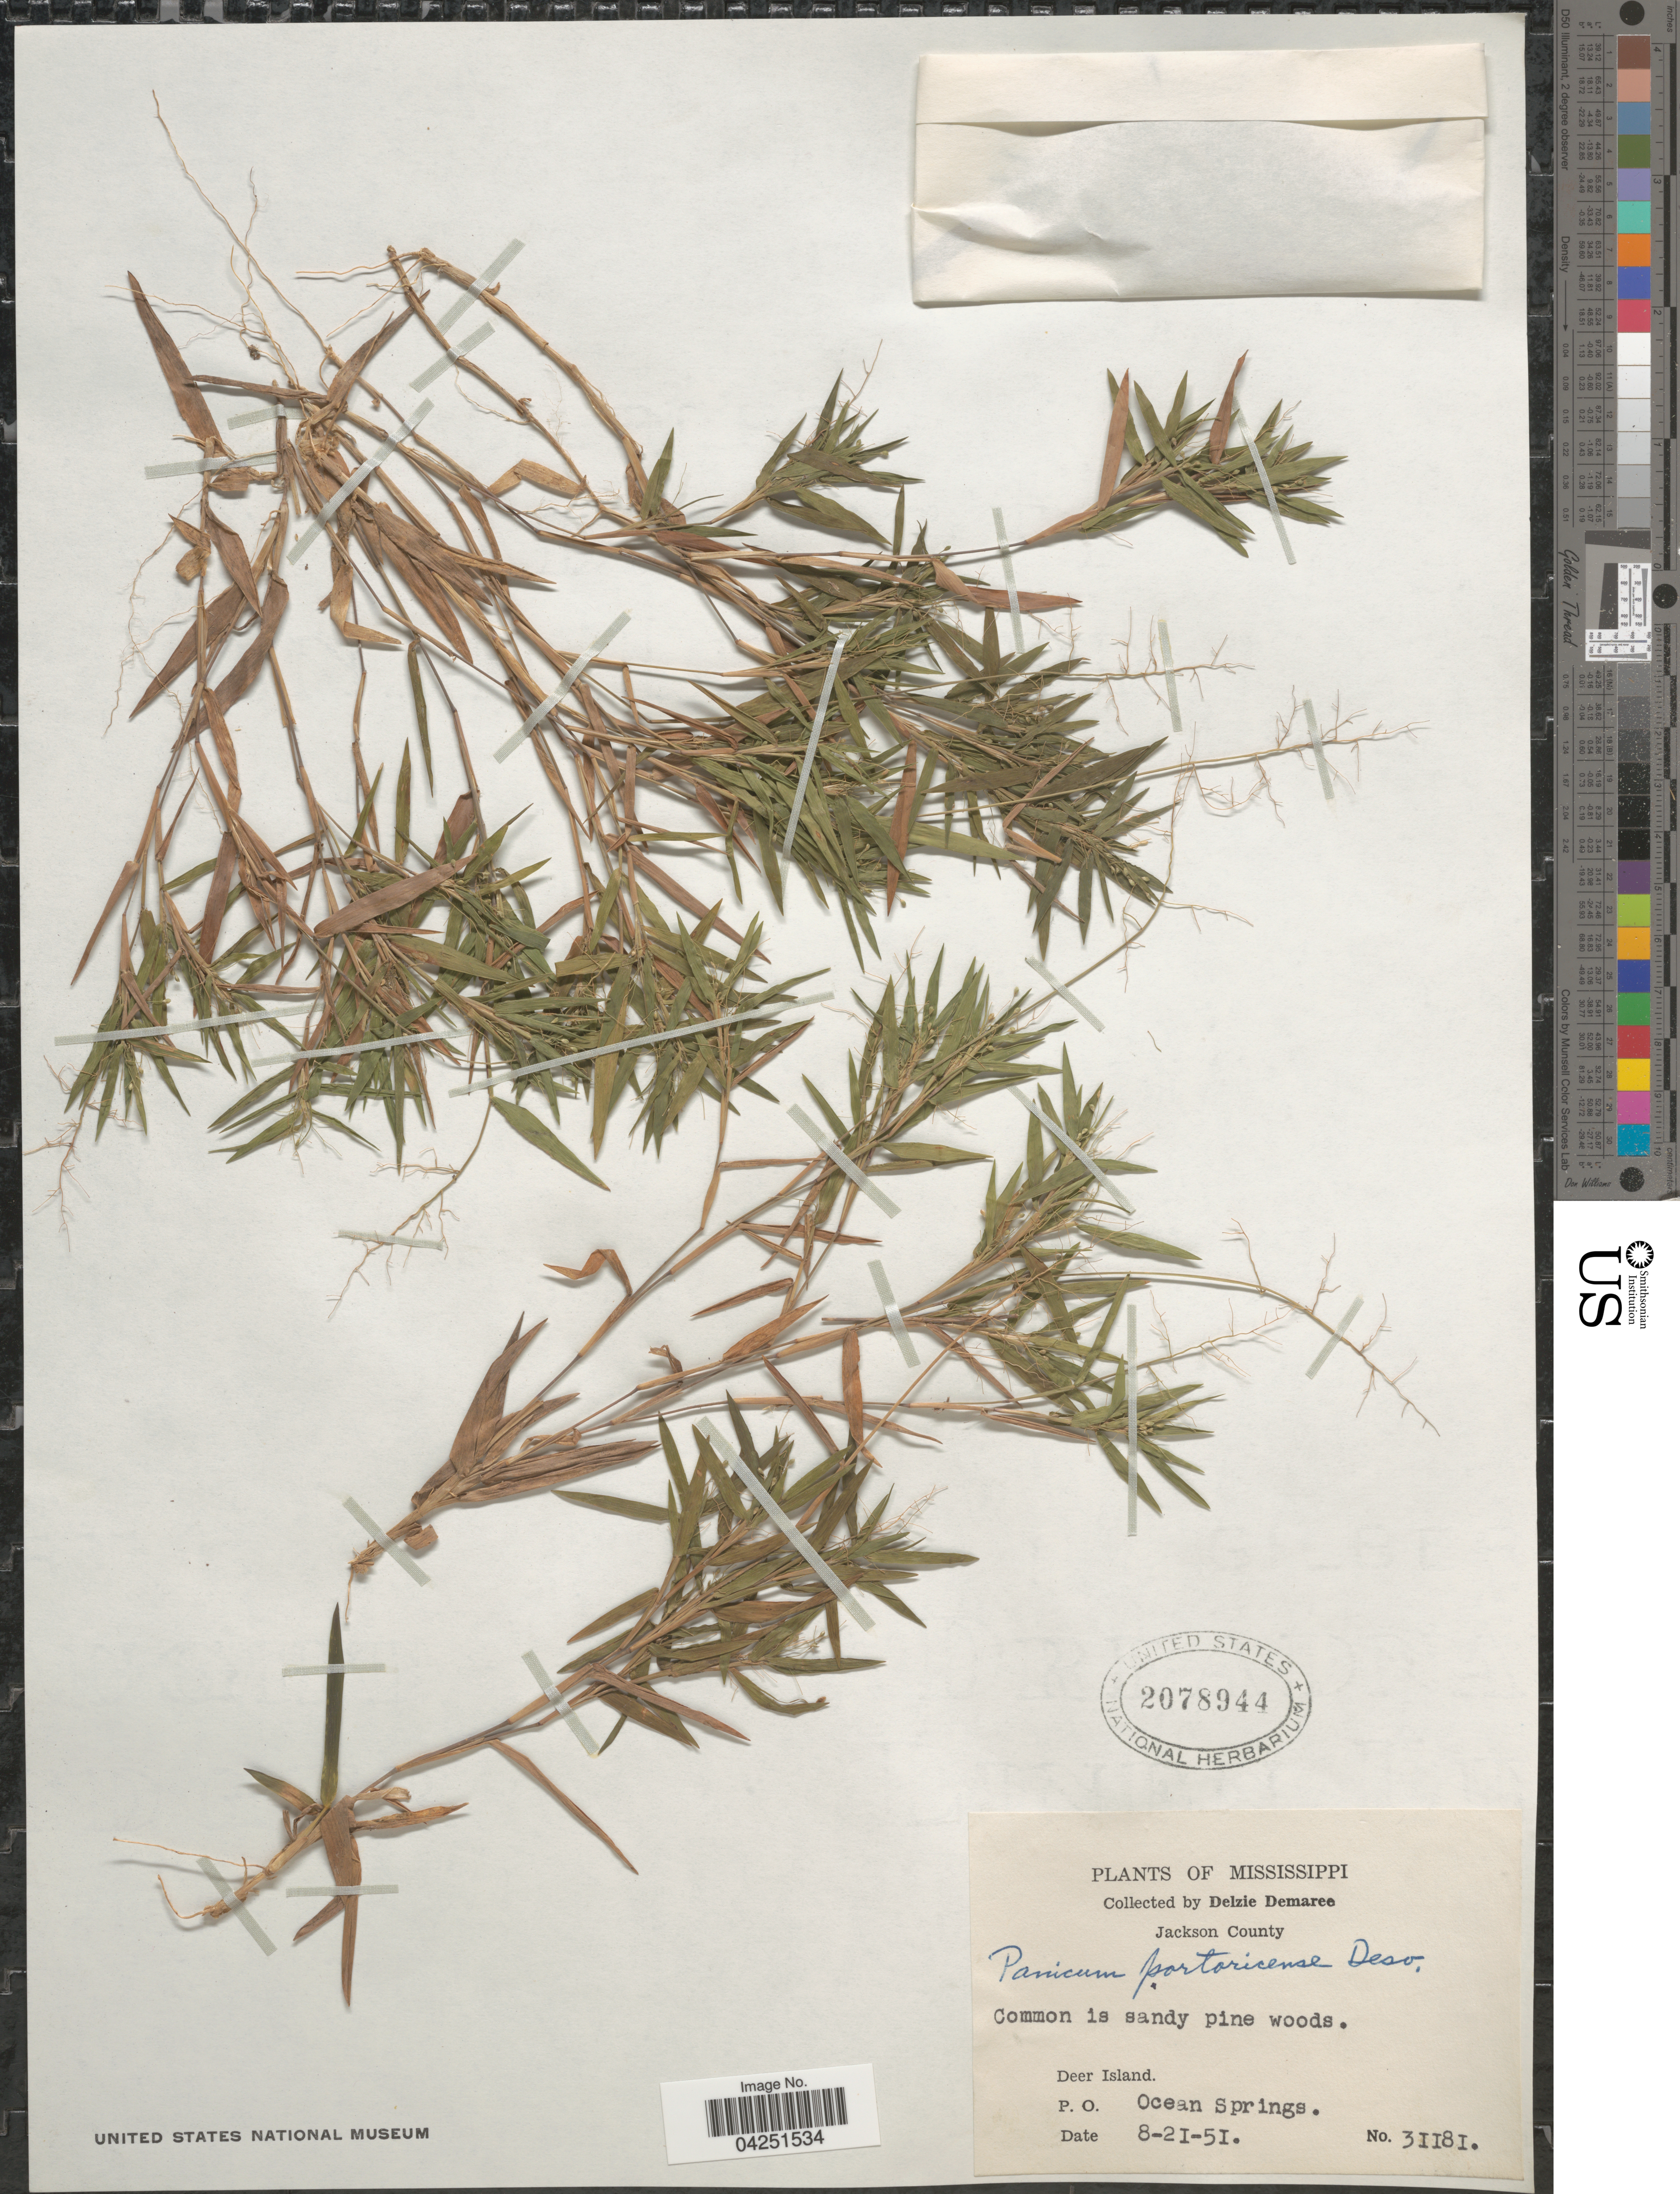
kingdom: Plantae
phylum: Tracheophyta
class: Liliopsida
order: Poales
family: Poaceae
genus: Dichanthelium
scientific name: Dichanthelium acuminatum var. acuminatum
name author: (Sw.) Gould & C.A. Clark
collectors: D. Demaree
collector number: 31181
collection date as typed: Transcribed d/m/y: 21/8/51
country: United States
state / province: Mississippi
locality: Jackson County. Common is sandy pine woods. Deer Island. P.O. Ocean Springs.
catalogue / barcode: US 2078944